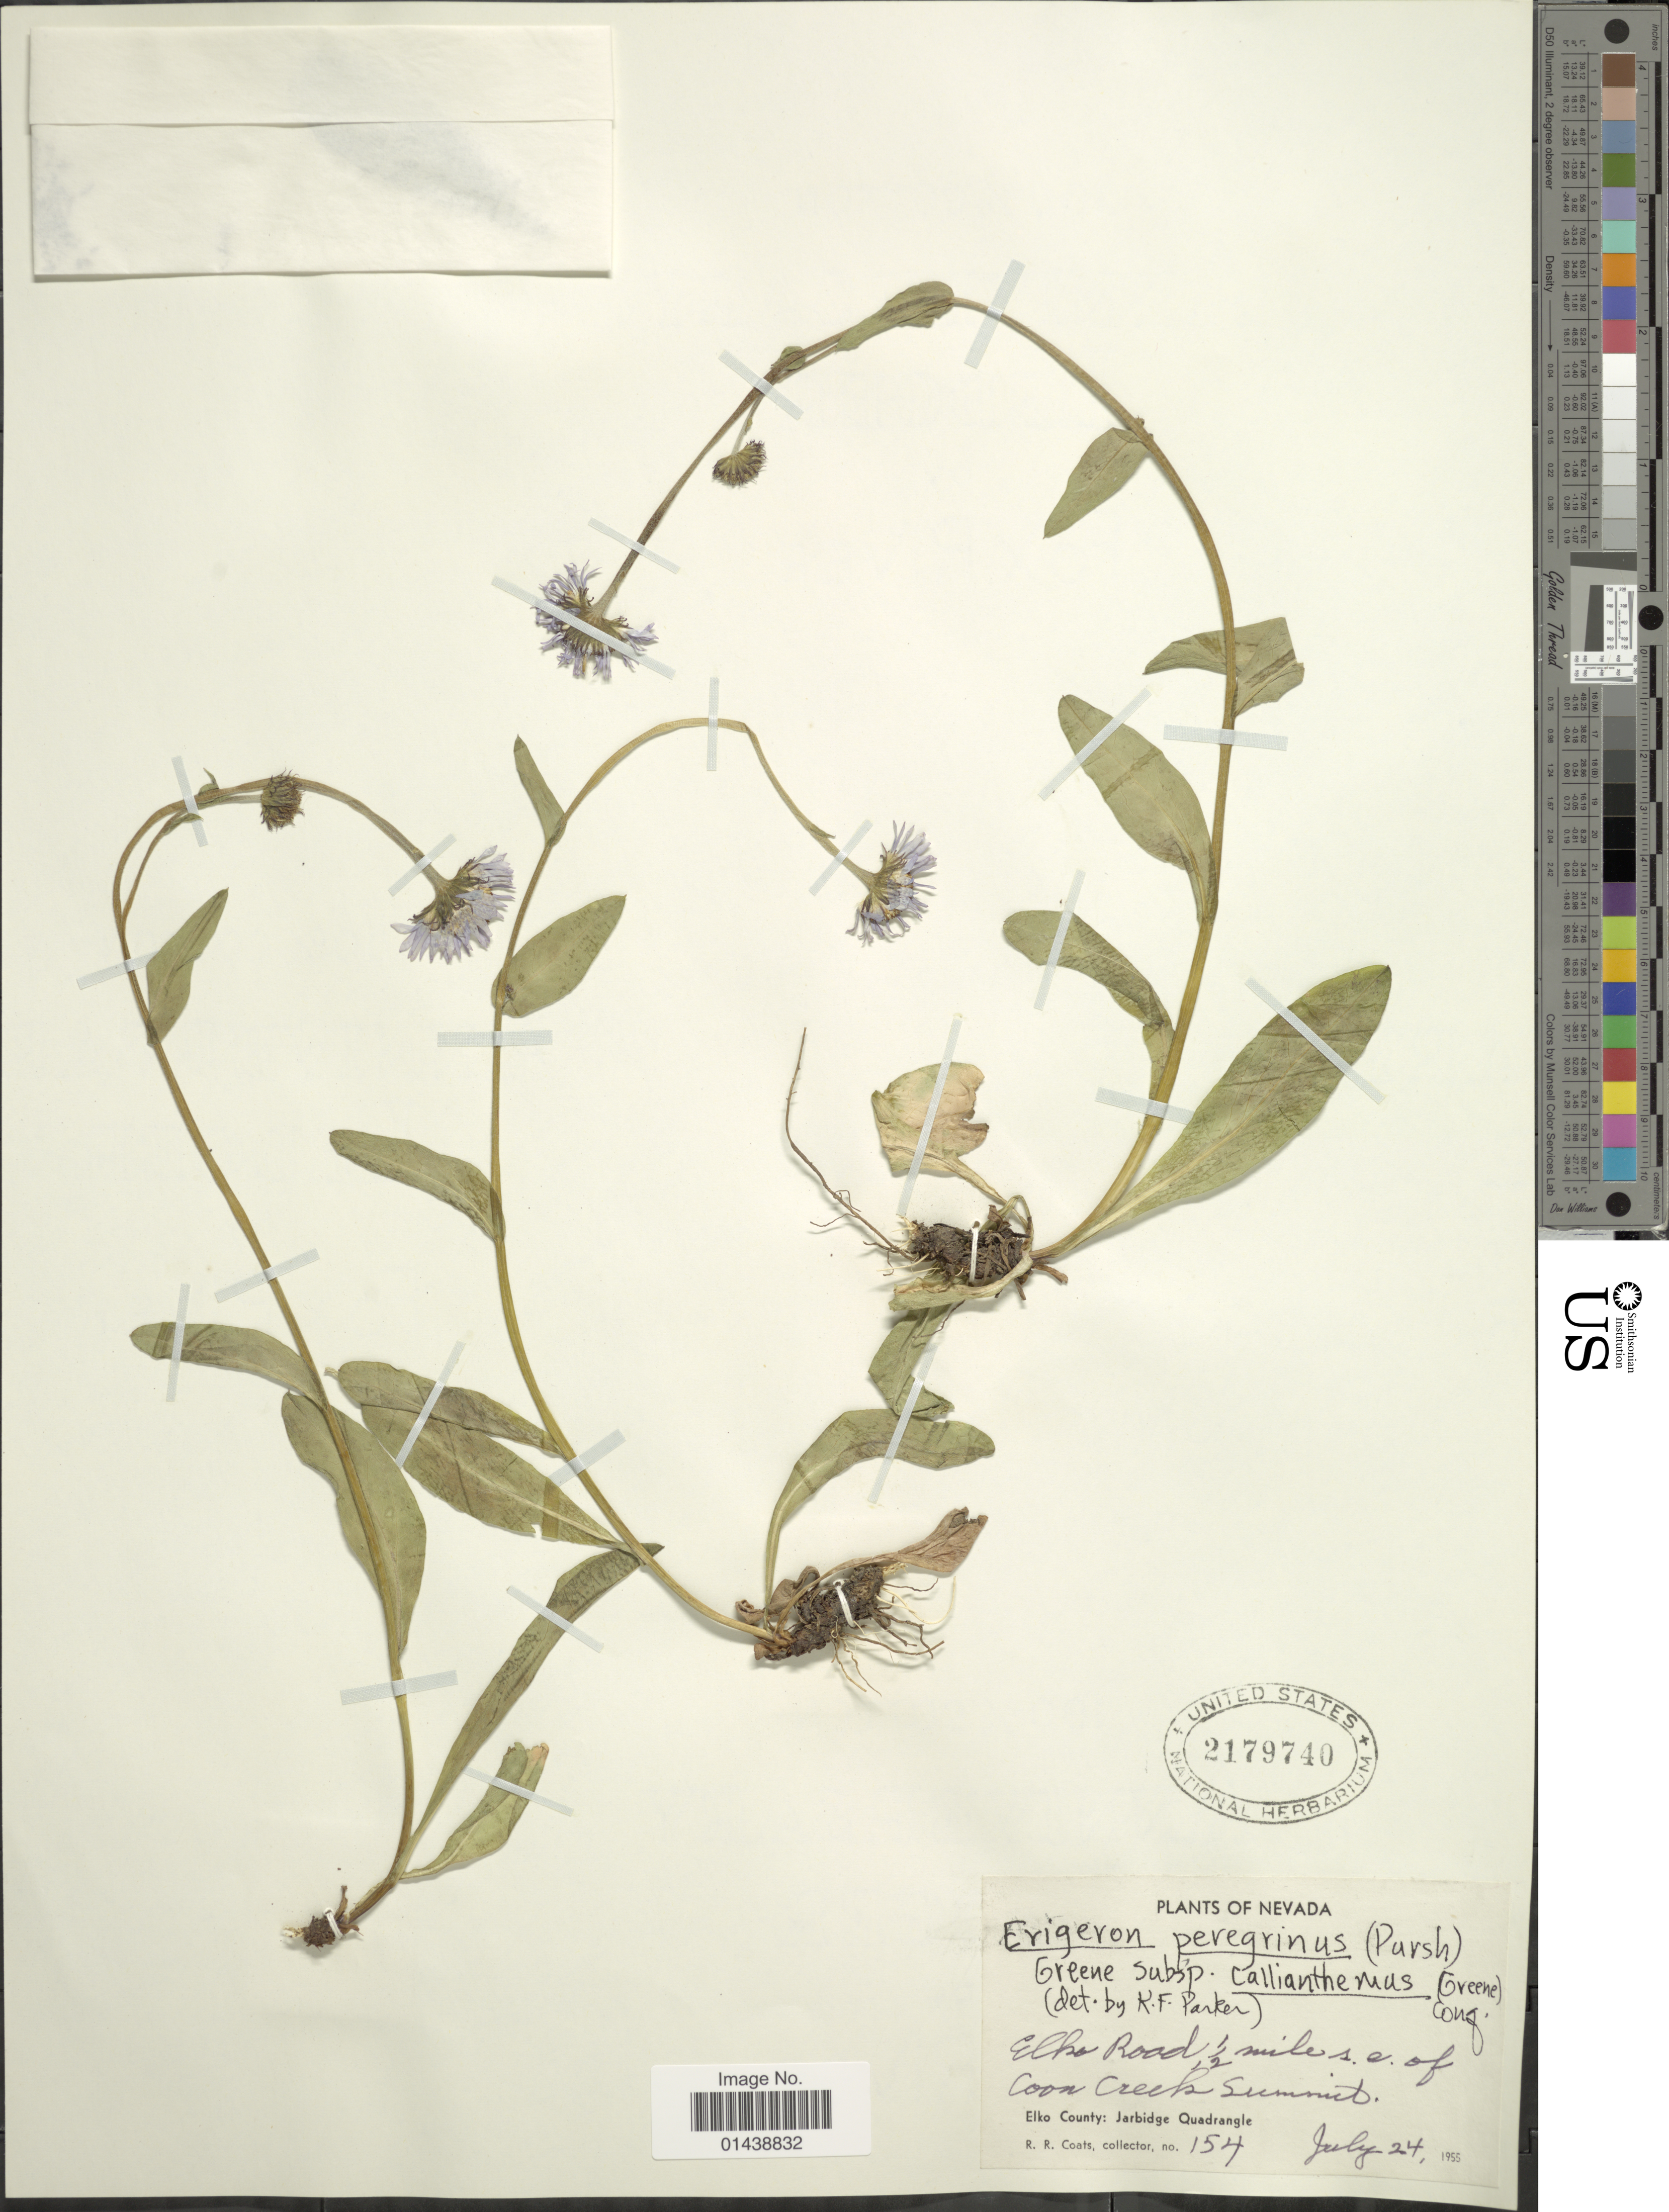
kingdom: Plantae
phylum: Tracheophyta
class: Magnoliopsida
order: Asterales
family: Asteraceae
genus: Erigeron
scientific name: Erigeron peregrinus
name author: (Banks ex Pursh) Greene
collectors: R. Coats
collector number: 154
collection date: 1955-07-24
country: United States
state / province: Nevada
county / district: Elko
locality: Elko Road, ½ mile S.E. of Coon Creek Summit. Elko County: Jarbidge Quadrangle.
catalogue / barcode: US 2179740